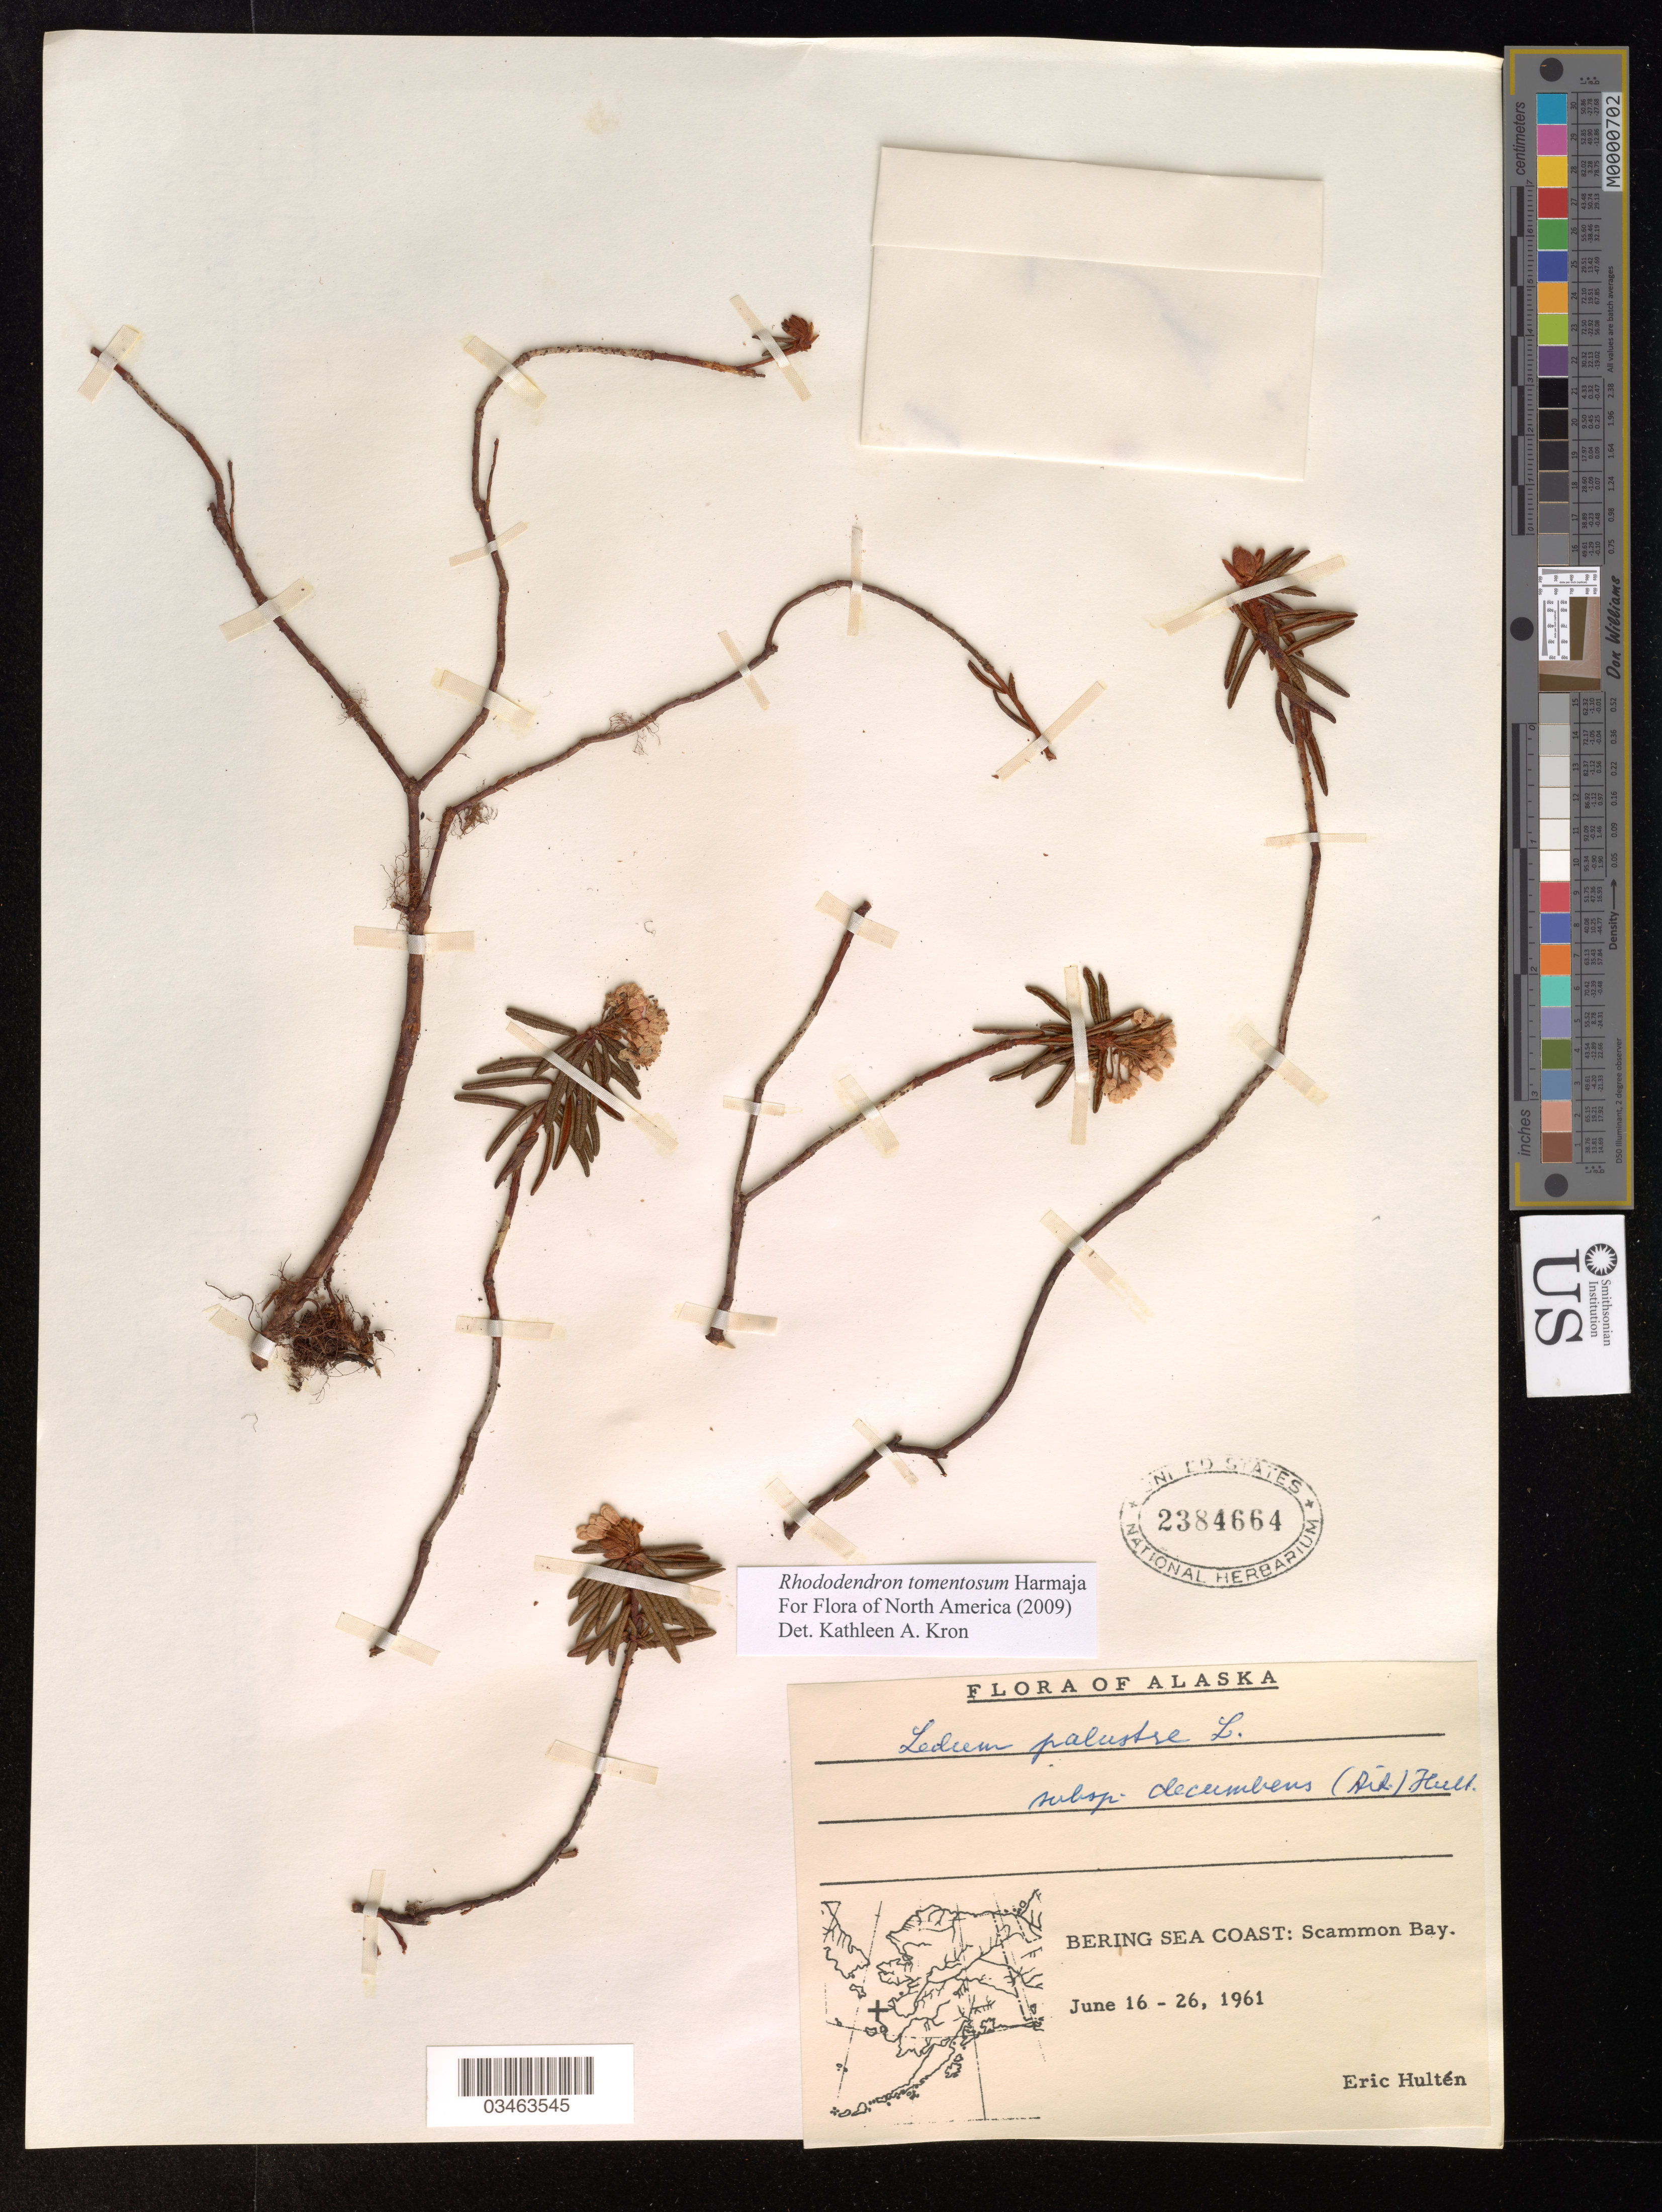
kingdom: Plantae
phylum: Tracheophyta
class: Magnoliopsida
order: Ericales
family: Ericaceae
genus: Rhododendron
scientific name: Rhododendron tomentosum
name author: Harmaja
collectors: E. Hultén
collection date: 1961-06-16/1961-06-26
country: United States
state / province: Alaska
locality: Bering Sea Coast: Scammon Bay.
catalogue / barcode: US 2384664